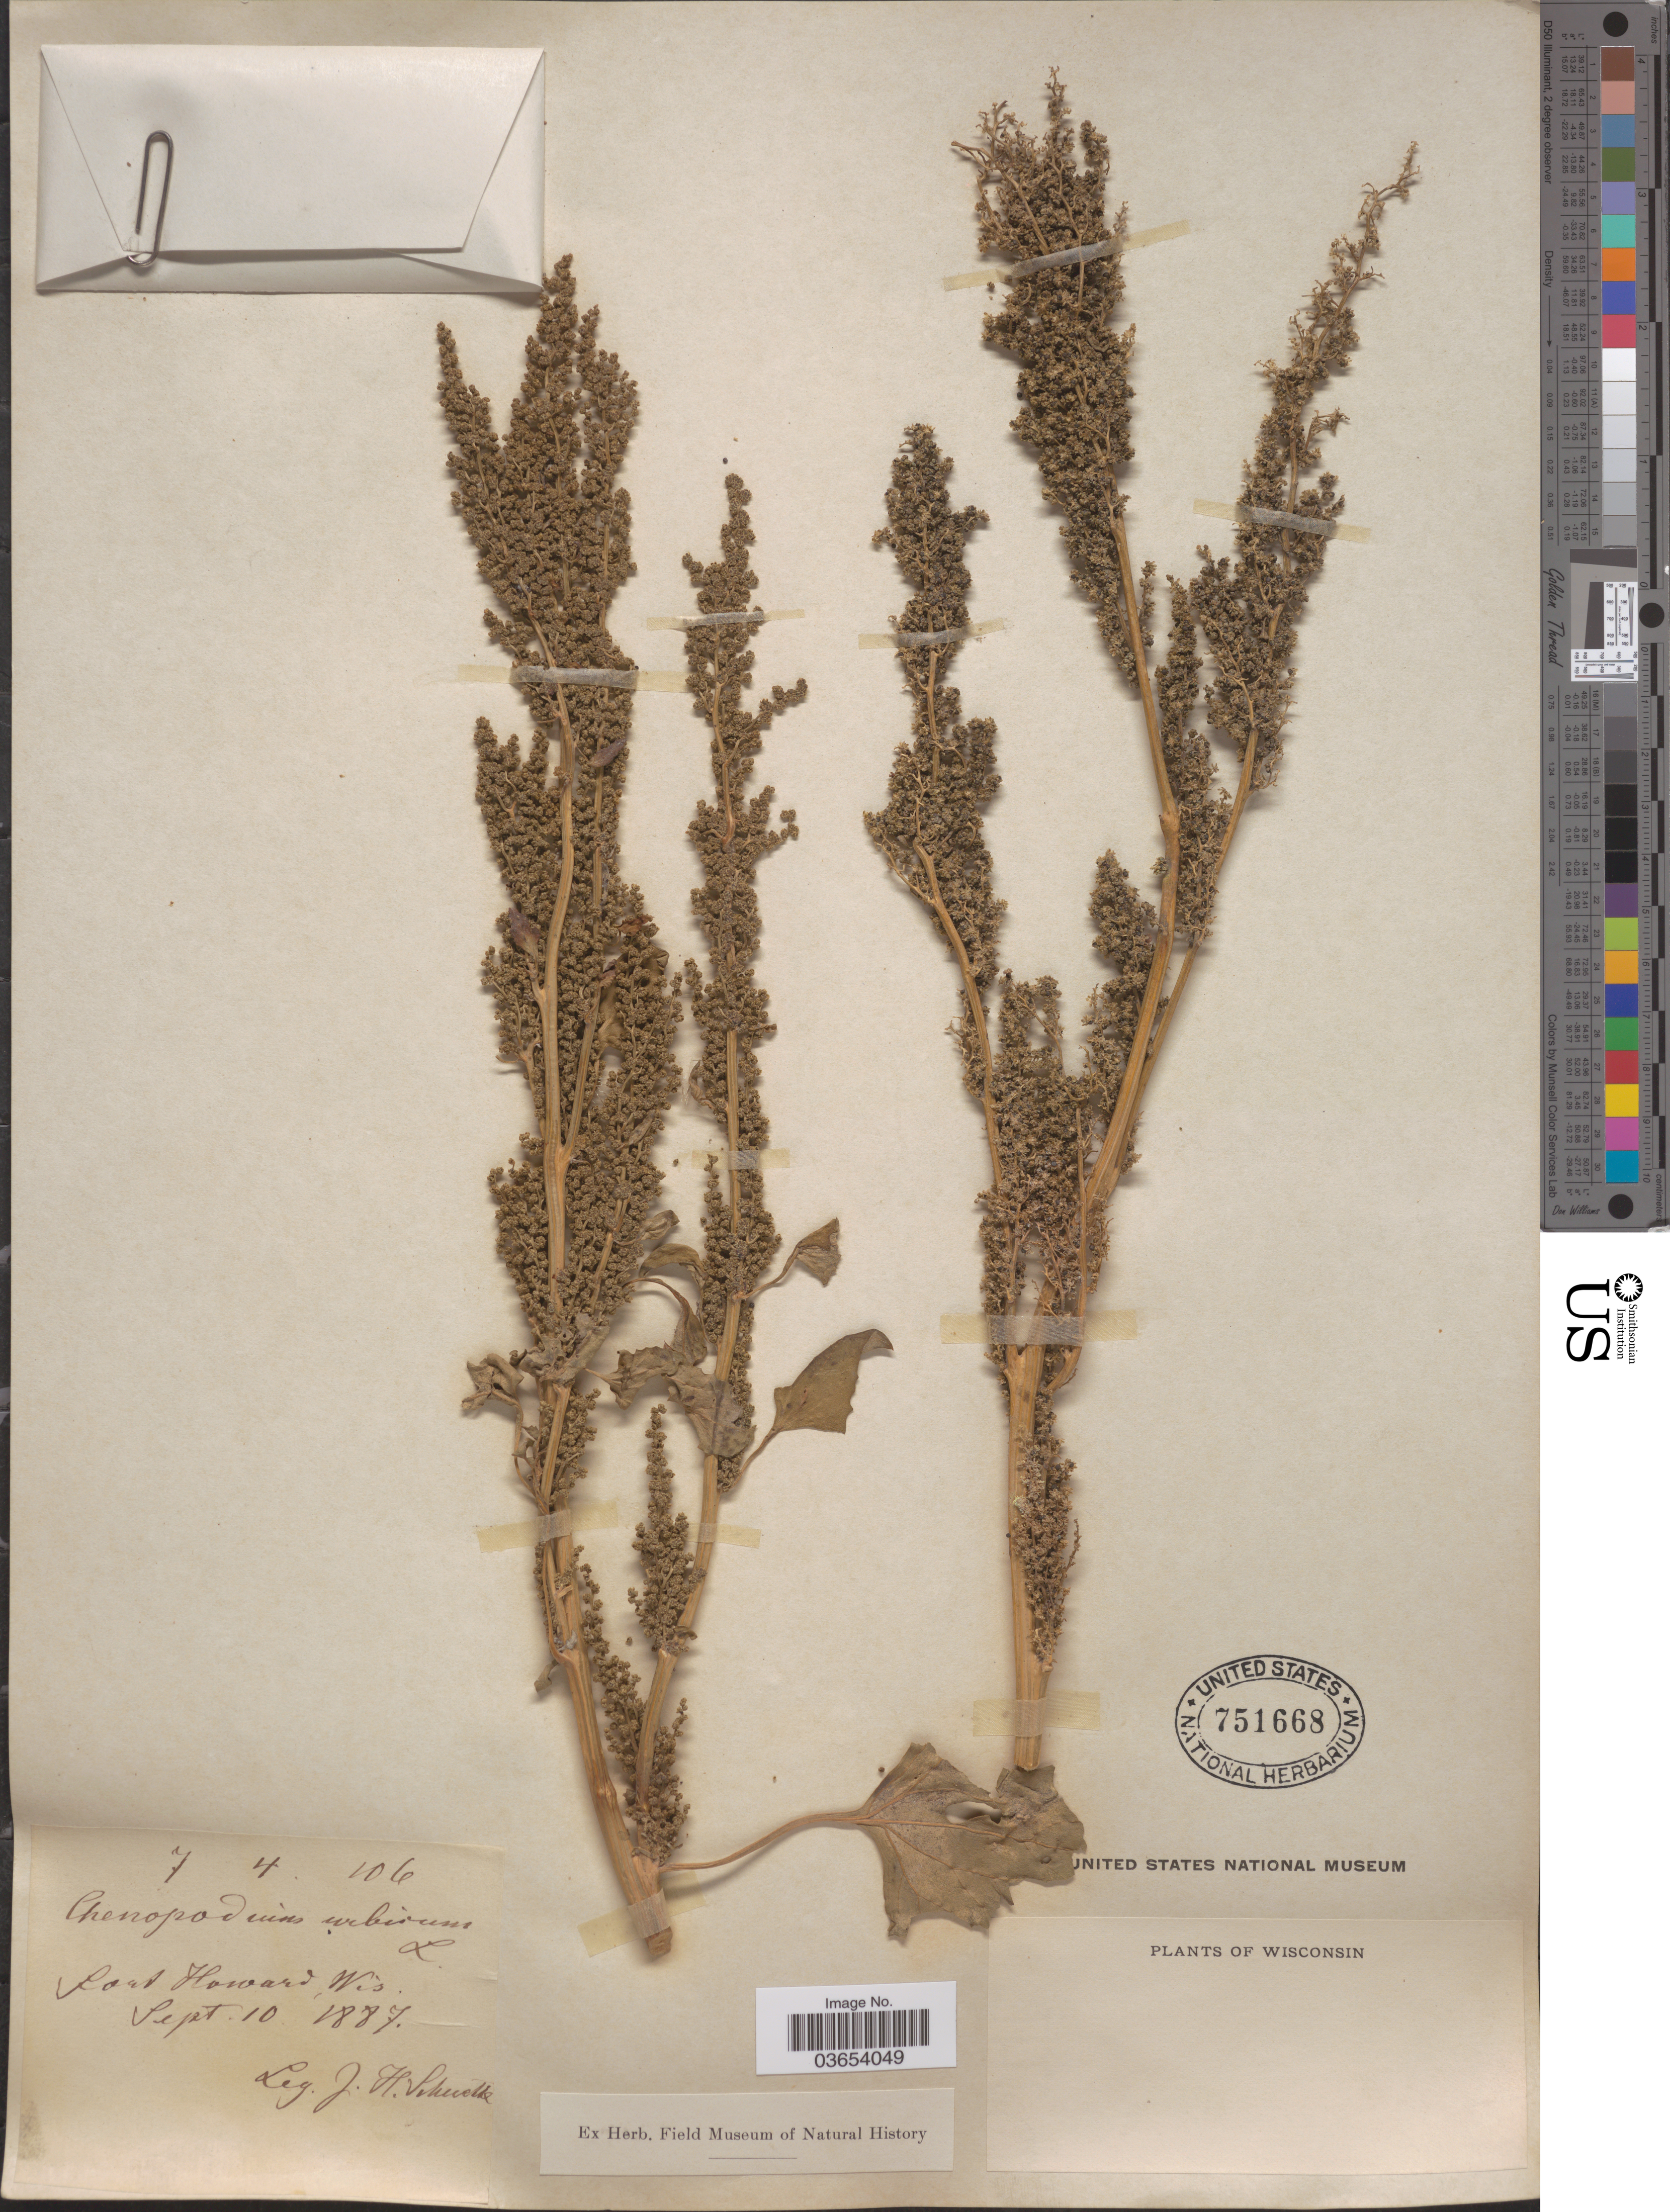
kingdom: Plantae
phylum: Tracheophyta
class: Magnoliopsida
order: Caryophyllales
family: Amaranthaceae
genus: Chenopodium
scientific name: Chenopodium urbicum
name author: L.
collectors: J. H. Schuette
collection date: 1887-09-10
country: United States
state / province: Wisconsin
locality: Fort Howard.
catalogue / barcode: US 751668